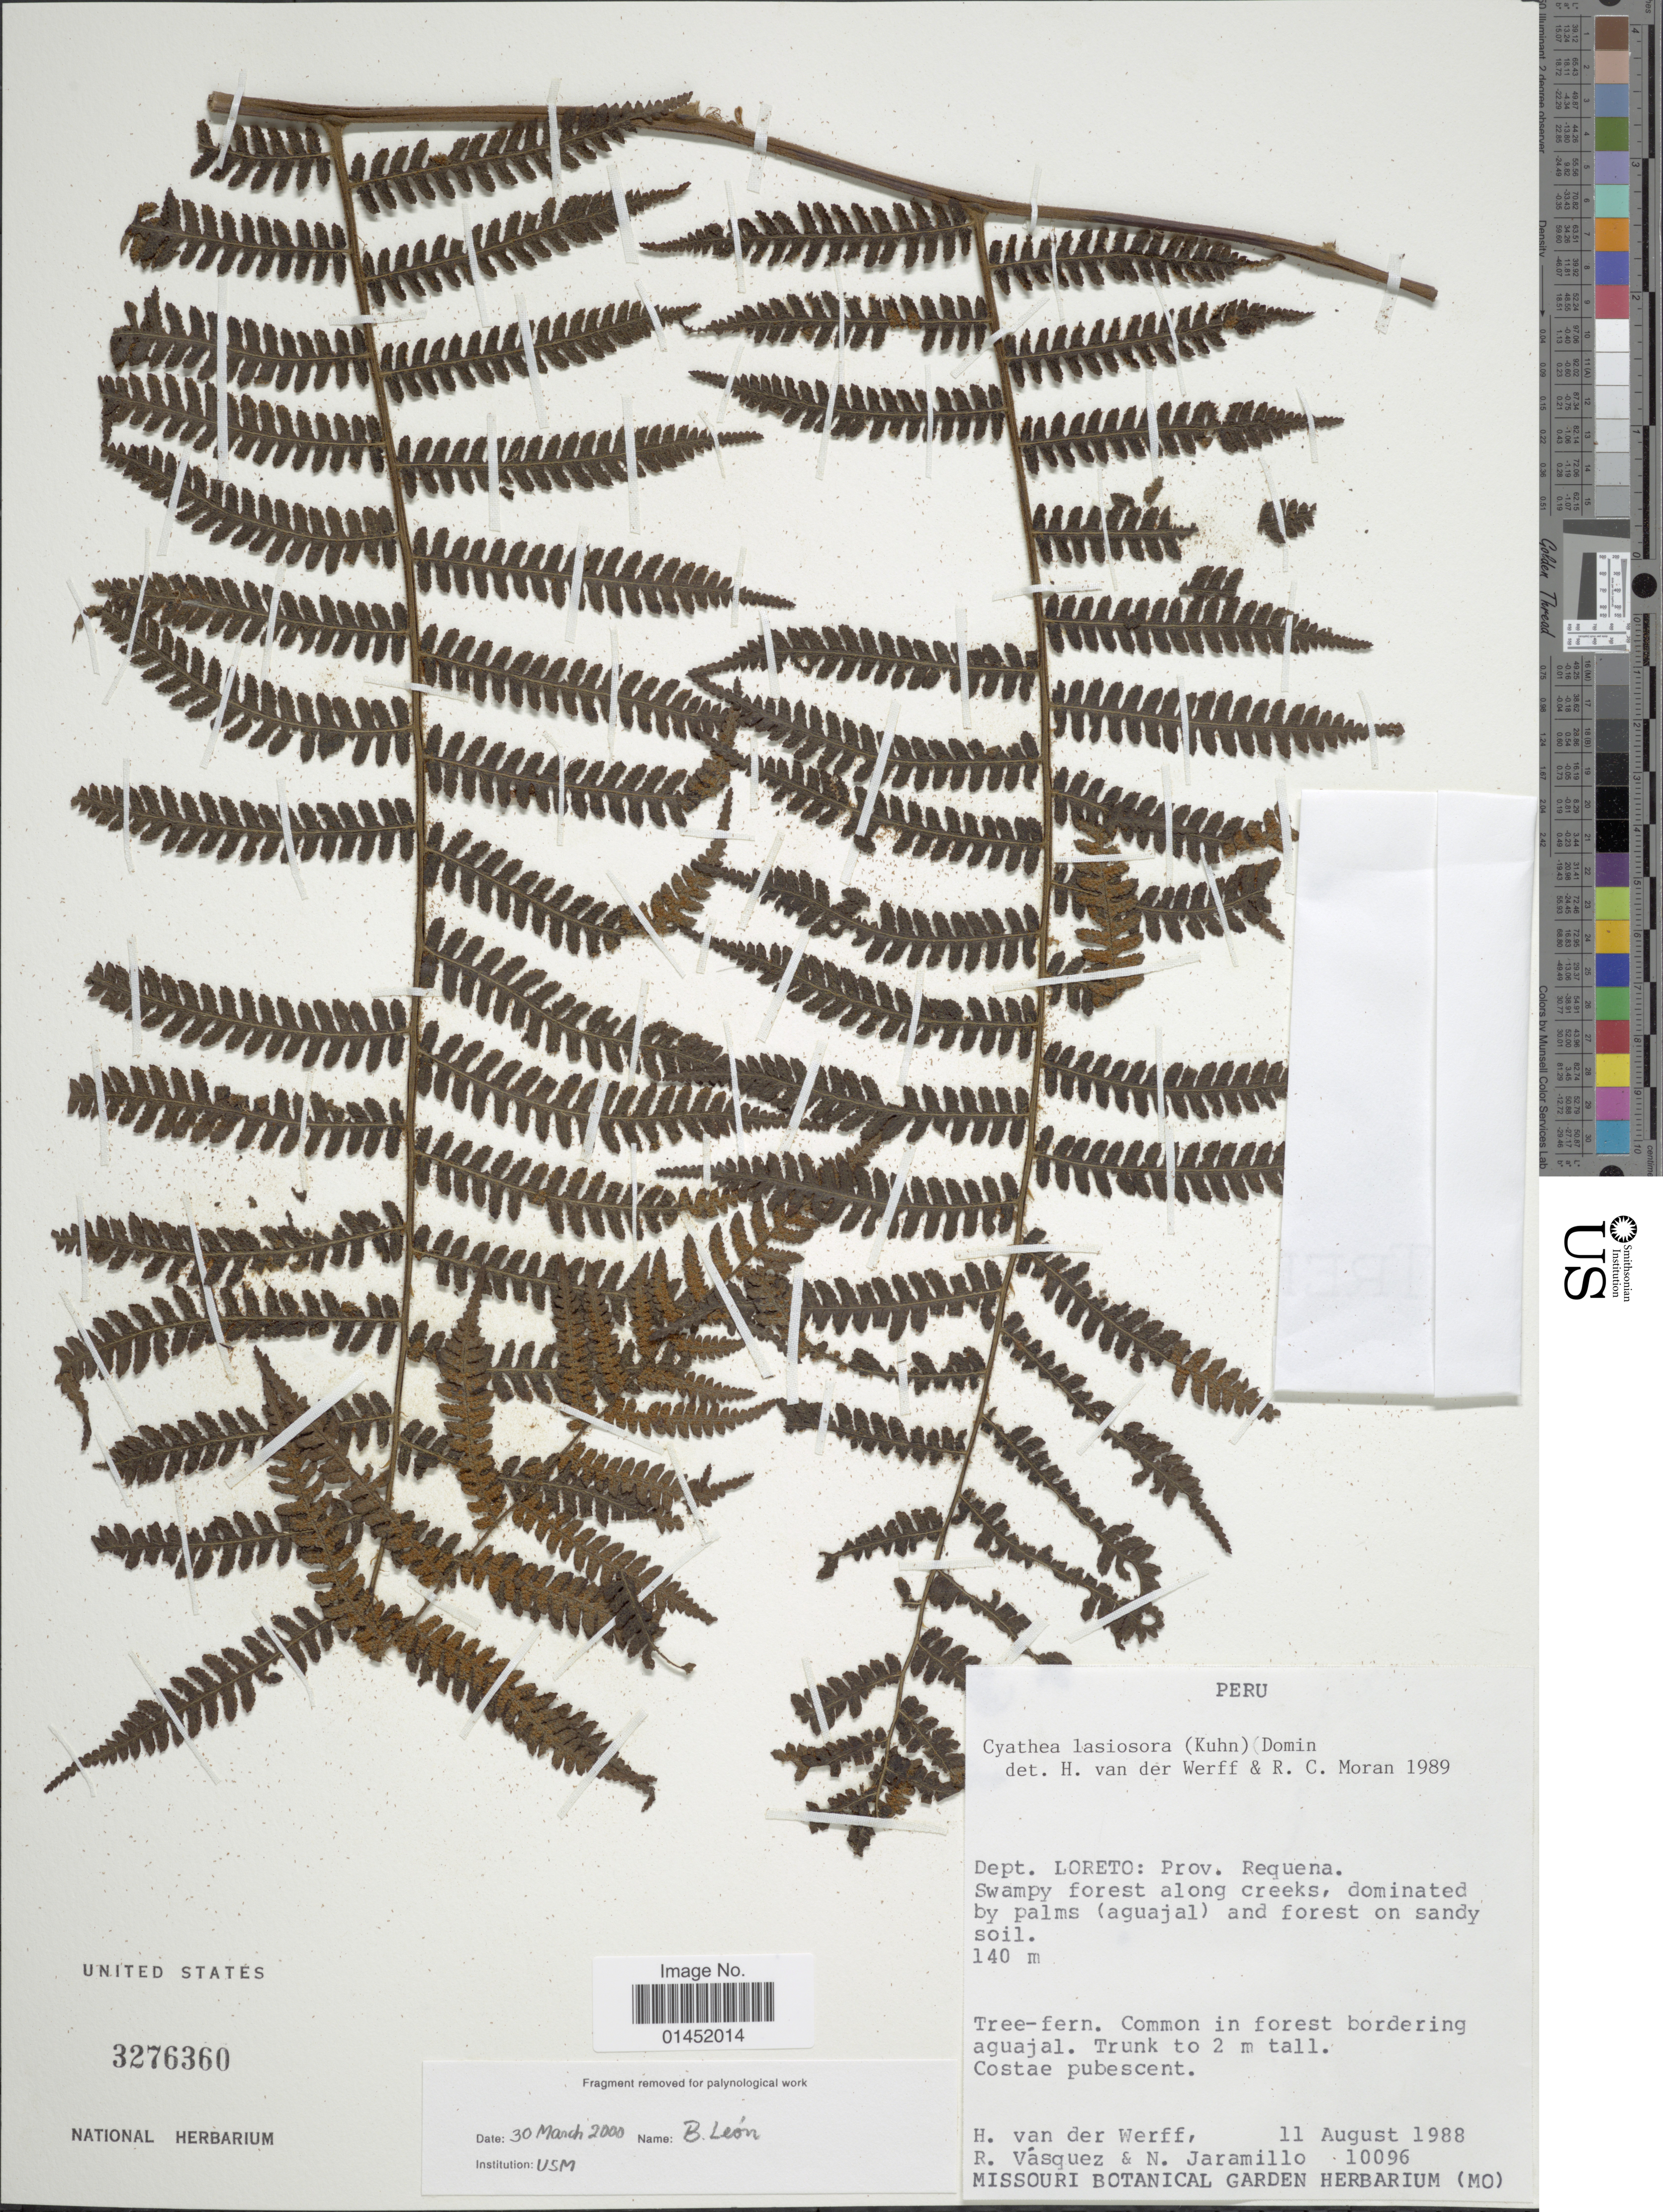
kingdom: Plantae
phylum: Tracheophyta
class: Polypodiopsida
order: Cyatheales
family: Cyatheaceae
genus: Cyathea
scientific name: Cyathea lasiosora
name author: (Mett. ex Kuhn) Domin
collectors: H. van der Werff, R. Vásquez & N. Jaramillo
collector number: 10096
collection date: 1988-08-11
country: Peru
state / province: Loreto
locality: Prov. Requena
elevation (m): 140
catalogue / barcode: US 3276360